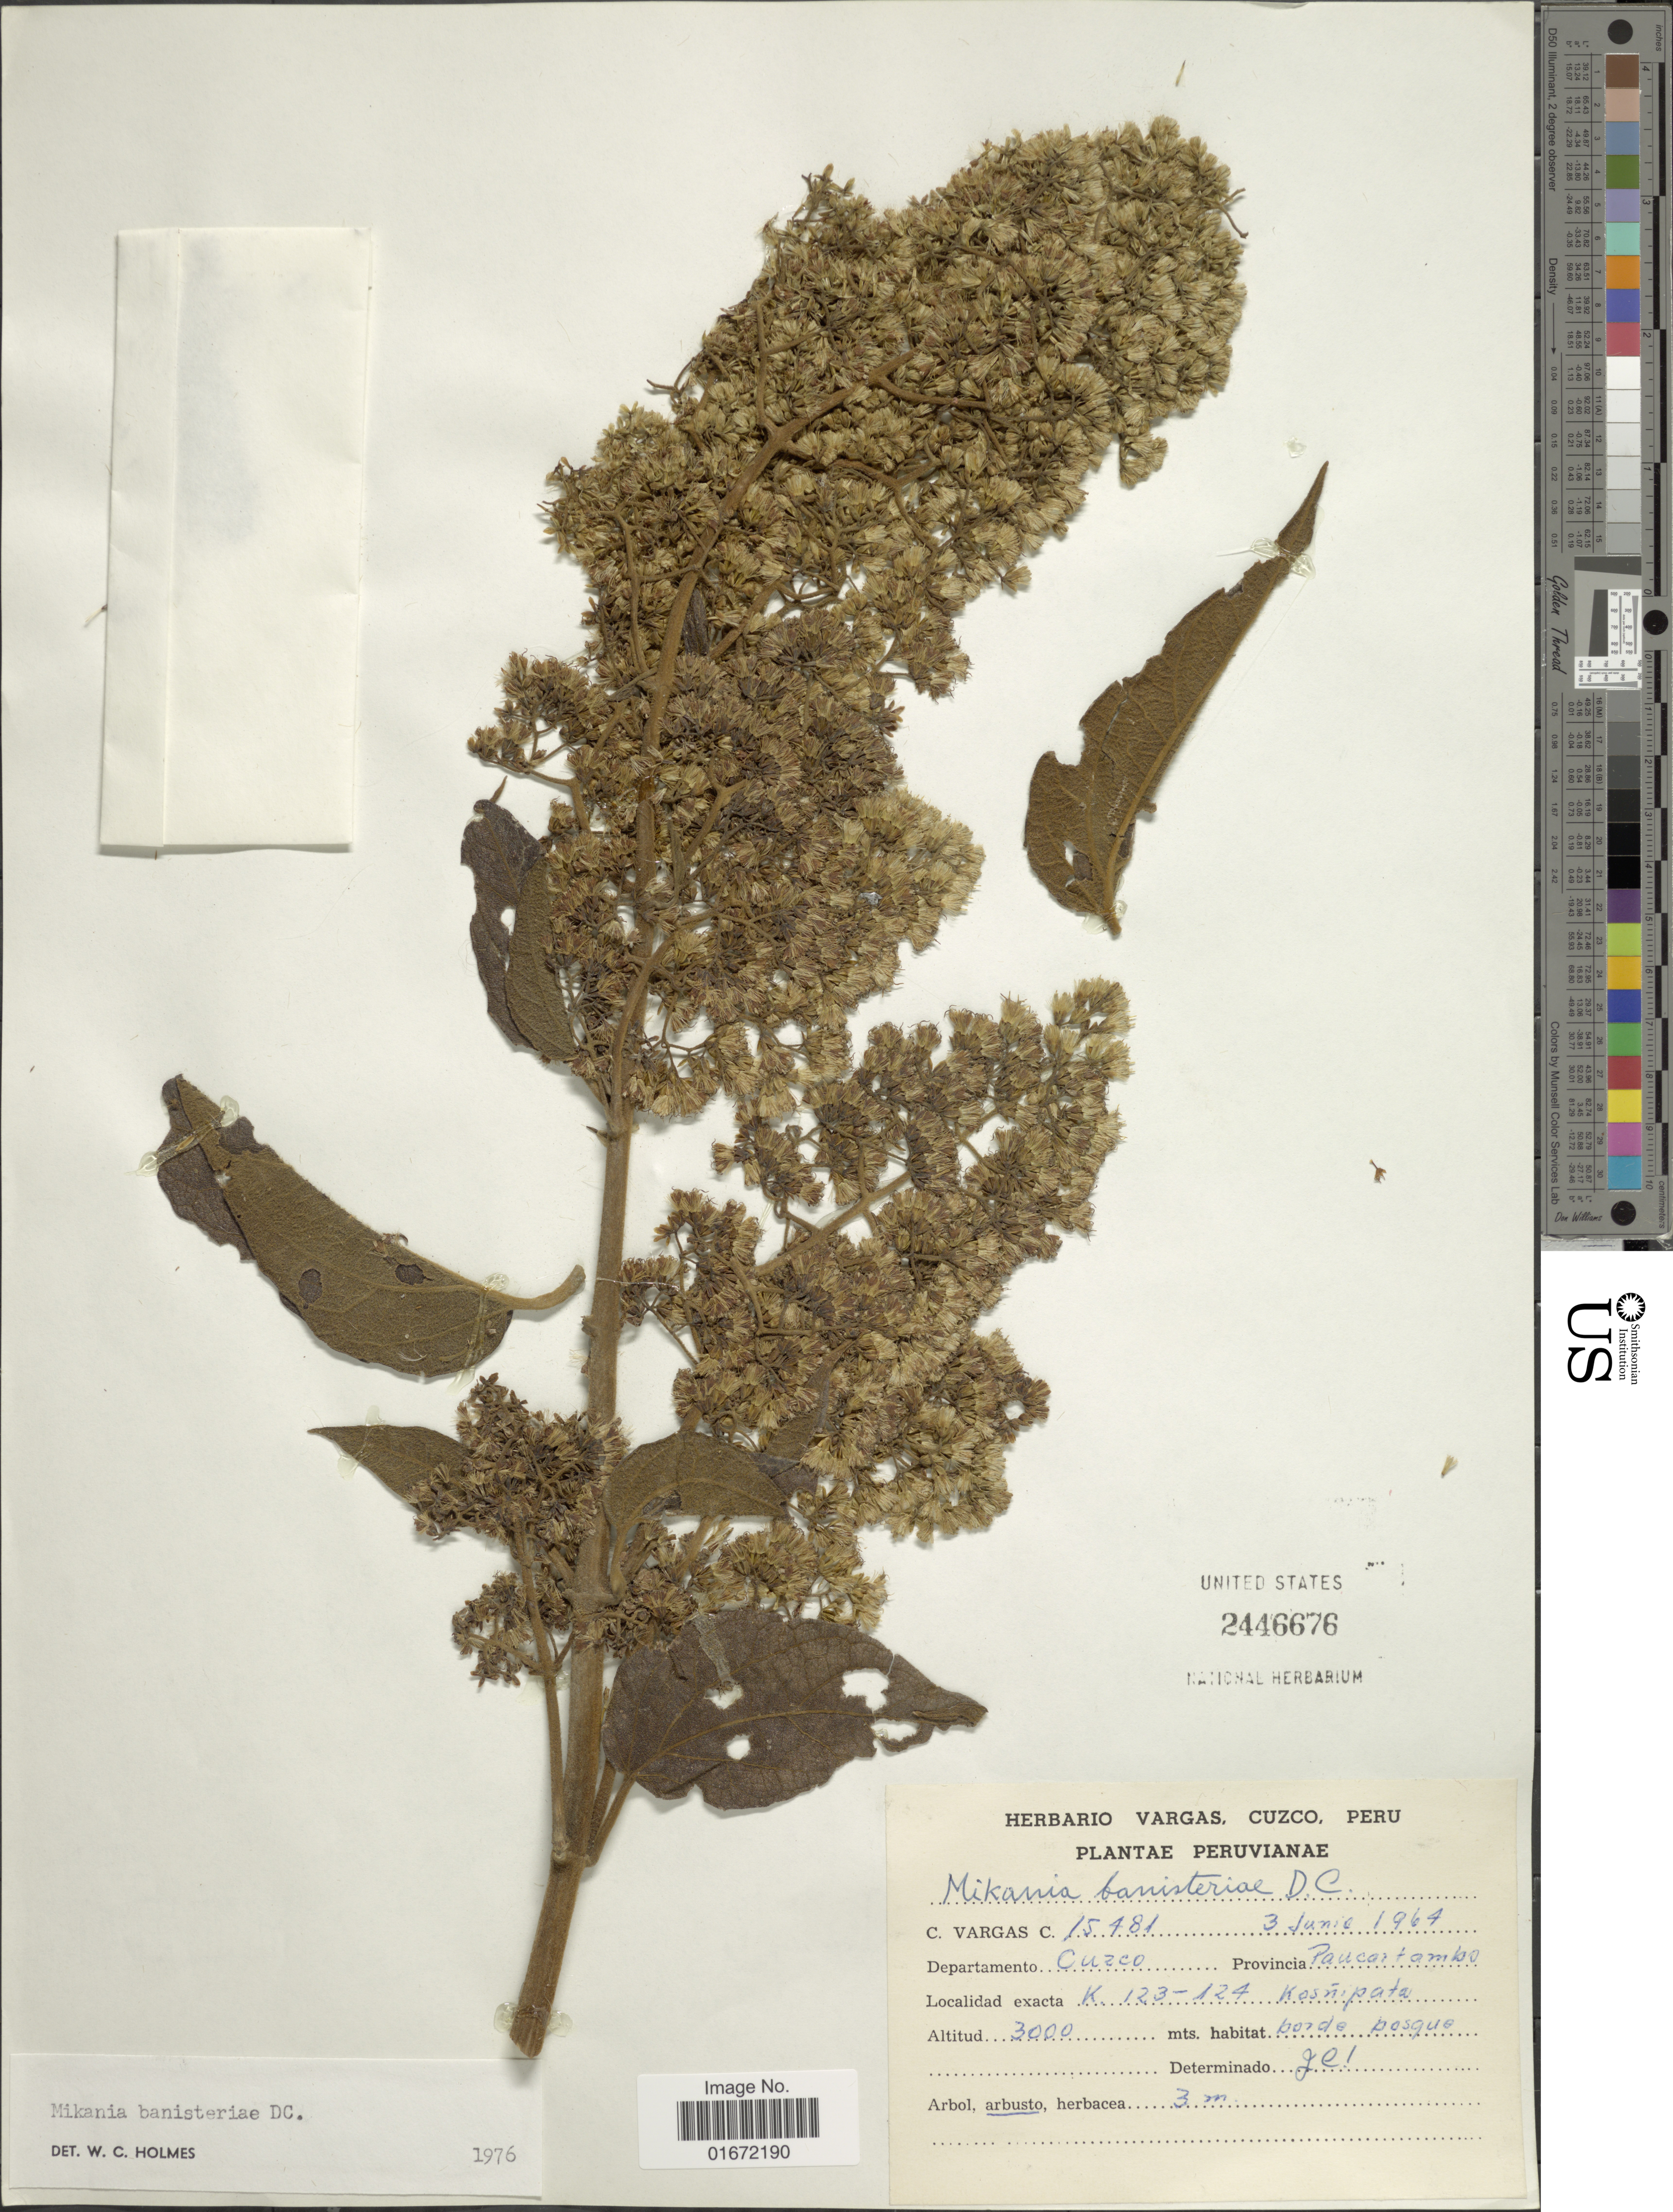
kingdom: Plantae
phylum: Tracheophyta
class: Magnoliopsida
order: Asterales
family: Asteraceae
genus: Mikania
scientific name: Mikania banisteriae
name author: DC.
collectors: C. Vargas Calderón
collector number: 15481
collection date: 1964-06-03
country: Peru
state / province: Cusco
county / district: Paucartambo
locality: K 123 - 124, Kosñipata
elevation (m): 3000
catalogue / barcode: US 2446676